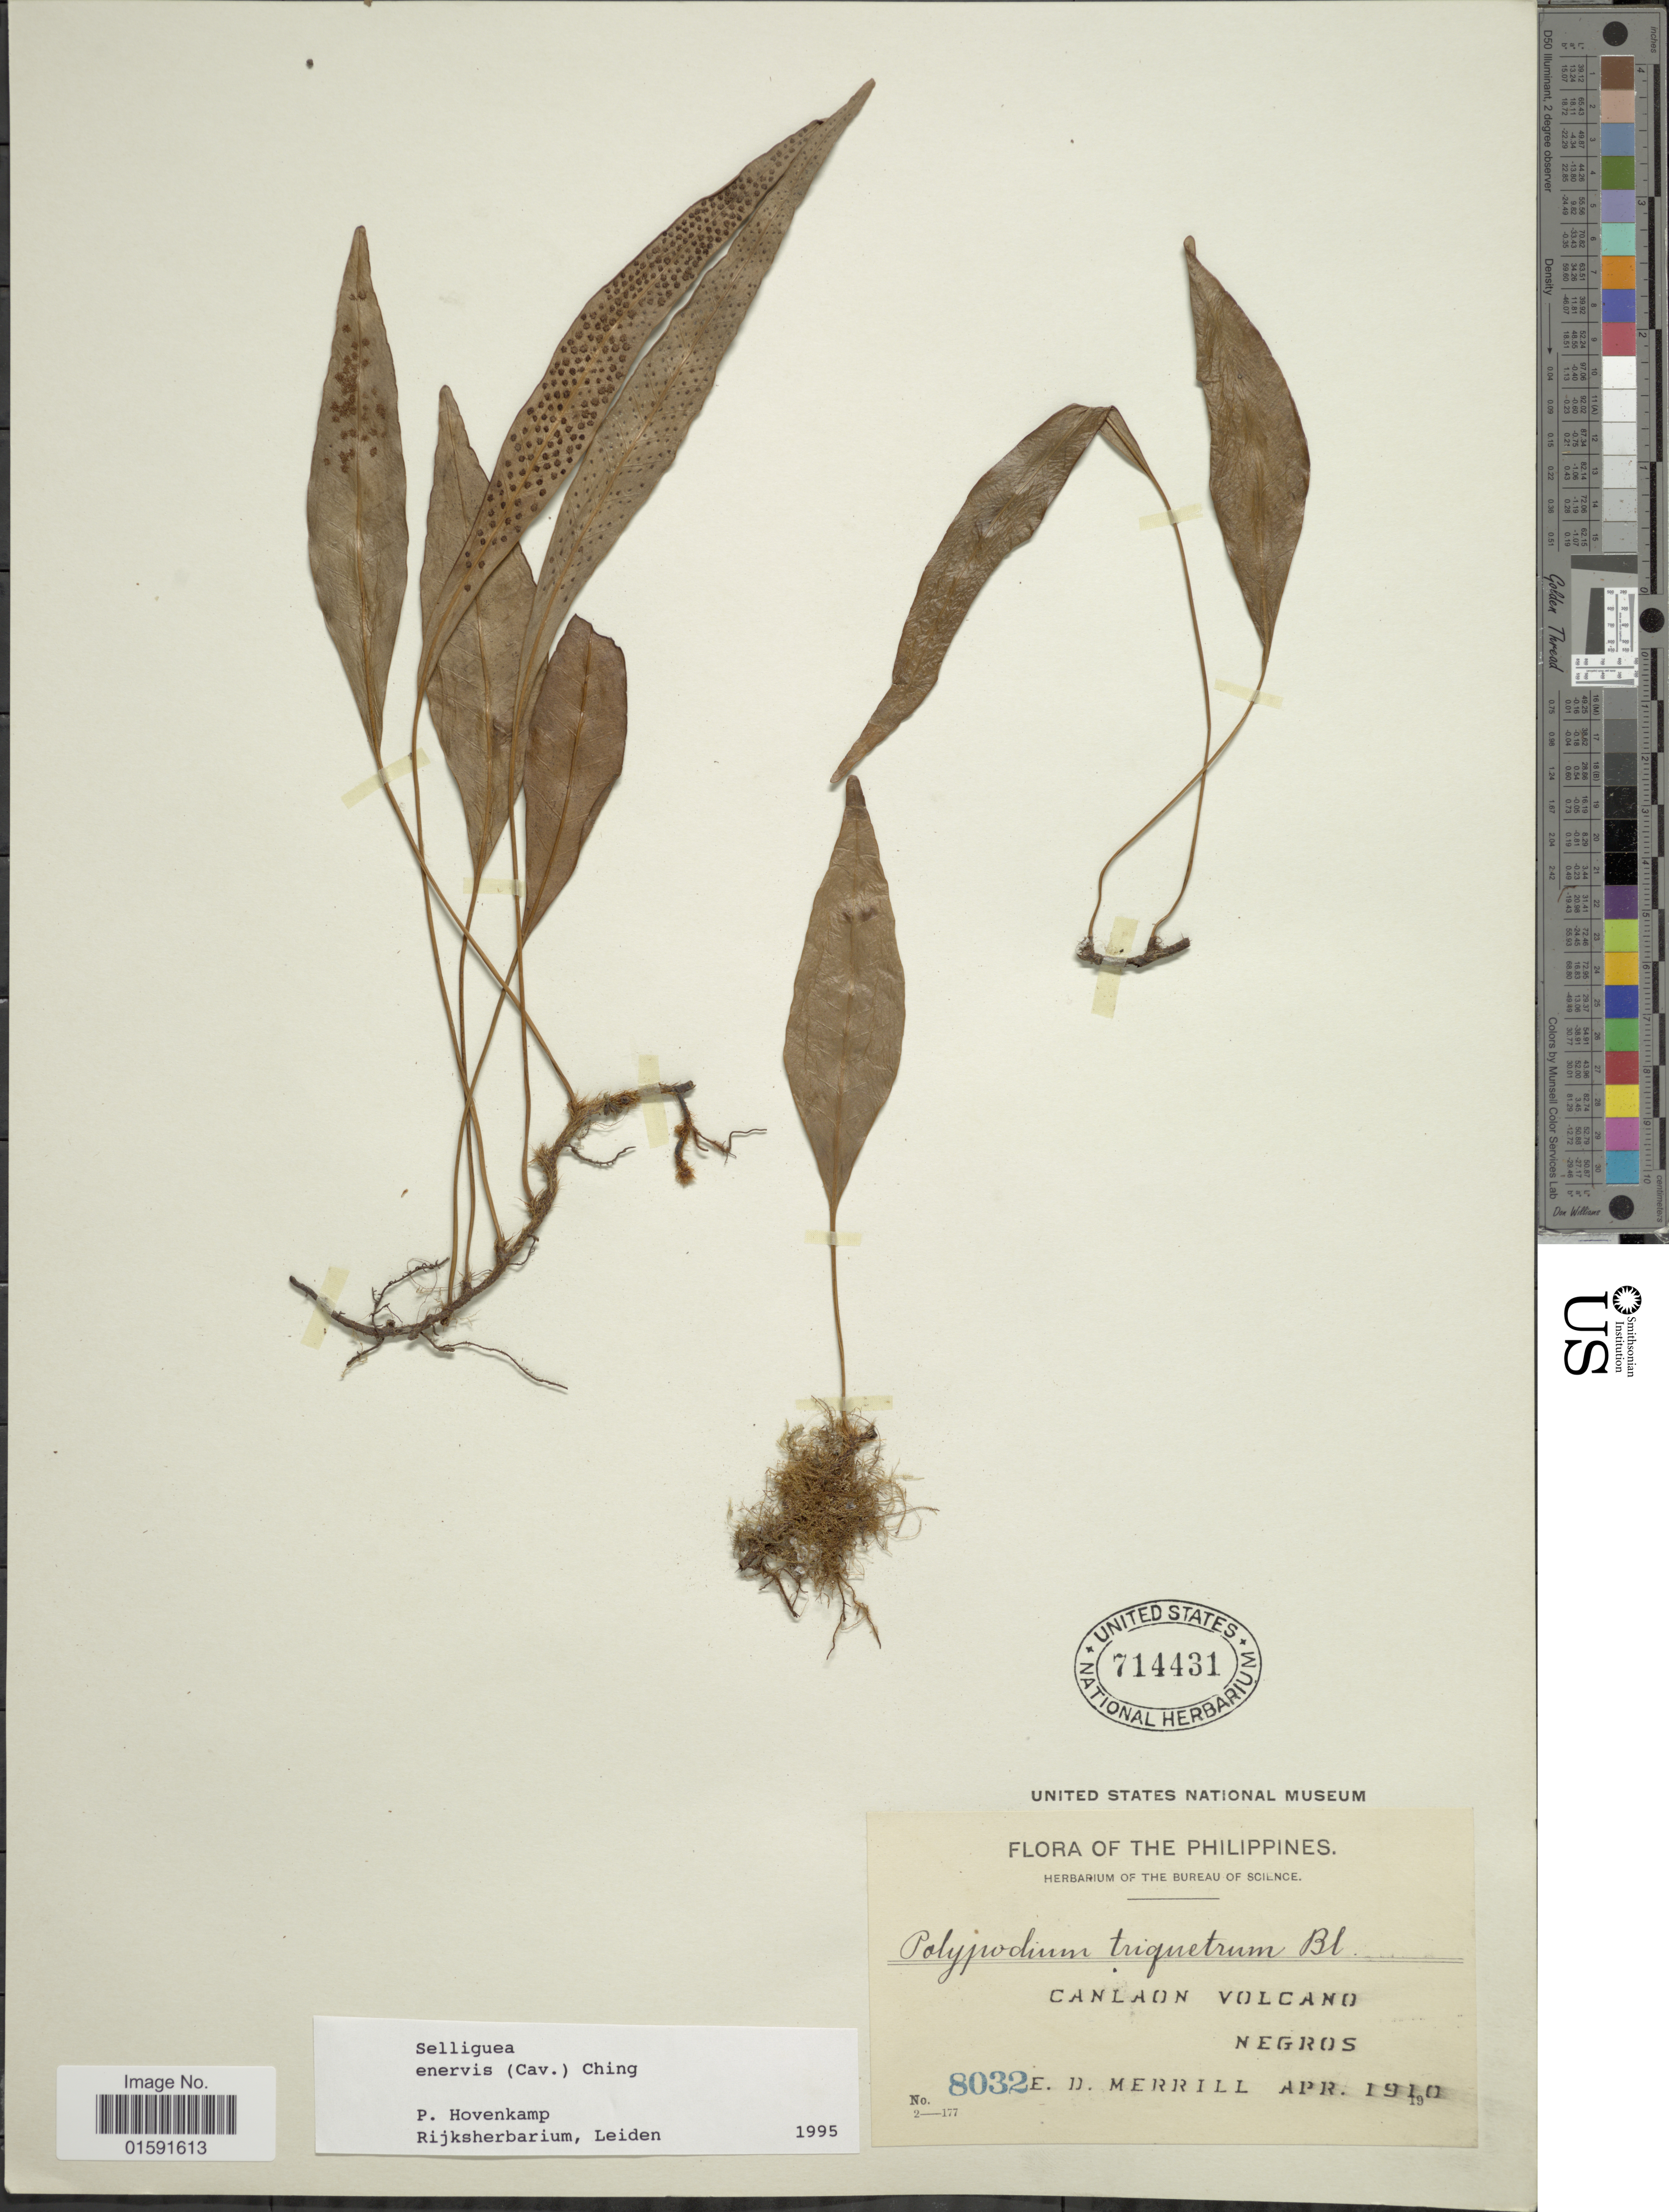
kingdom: Plantae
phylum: Tracheophyta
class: Polypodiopsida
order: Polypodiales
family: Polypodiaceae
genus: Selliguea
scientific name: Selliguea enervis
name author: (Cav.) Ching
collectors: E. D. Merrill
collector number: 8032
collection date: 1910-04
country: Philippines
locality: Canlaon Volcano, Negros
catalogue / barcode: US 714431